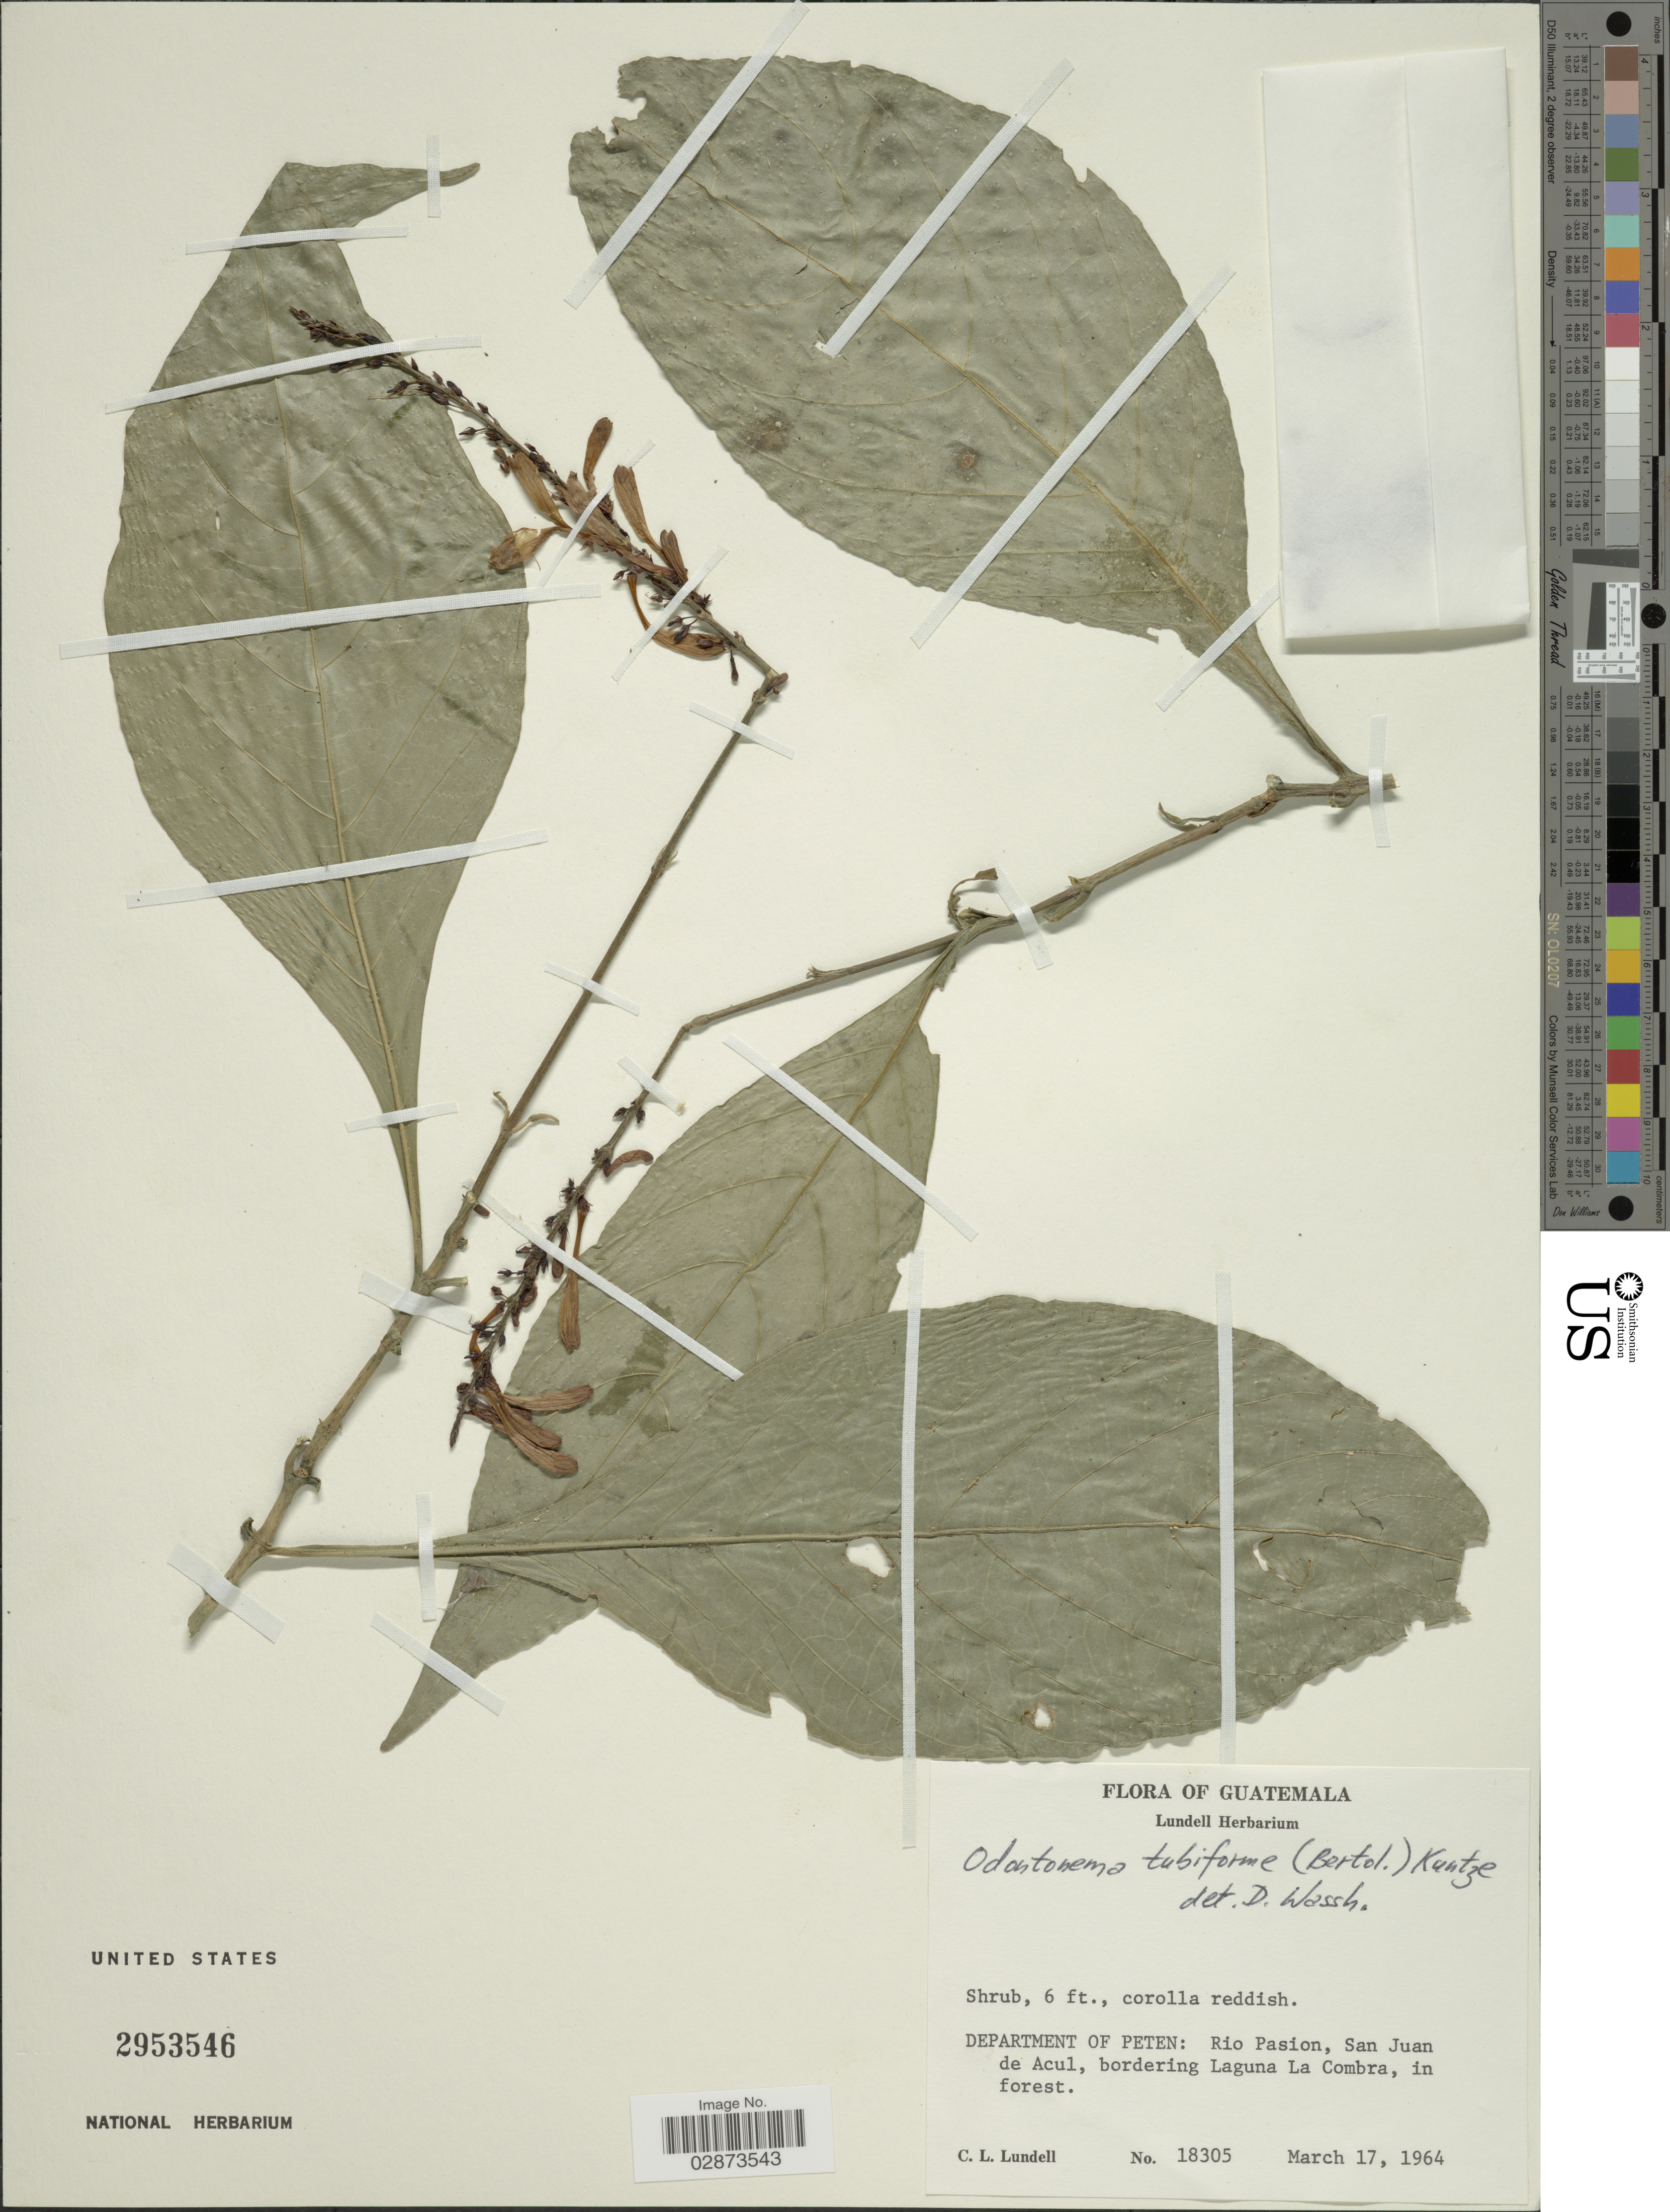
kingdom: Plantae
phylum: Tracheophyta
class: Magnoliopsida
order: Lamiales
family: Acanthaceae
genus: Odontonema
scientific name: Odontonema tubaeforme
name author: (Bertol.) Kuntze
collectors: C. L. Lundell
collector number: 18305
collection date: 1964-03-17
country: Guatemala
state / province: El Petén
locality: Department of Peten: Rio Pasion, San Juan de Acul, bordering Laguna La Combra, in forest.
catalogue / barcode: US 2953546